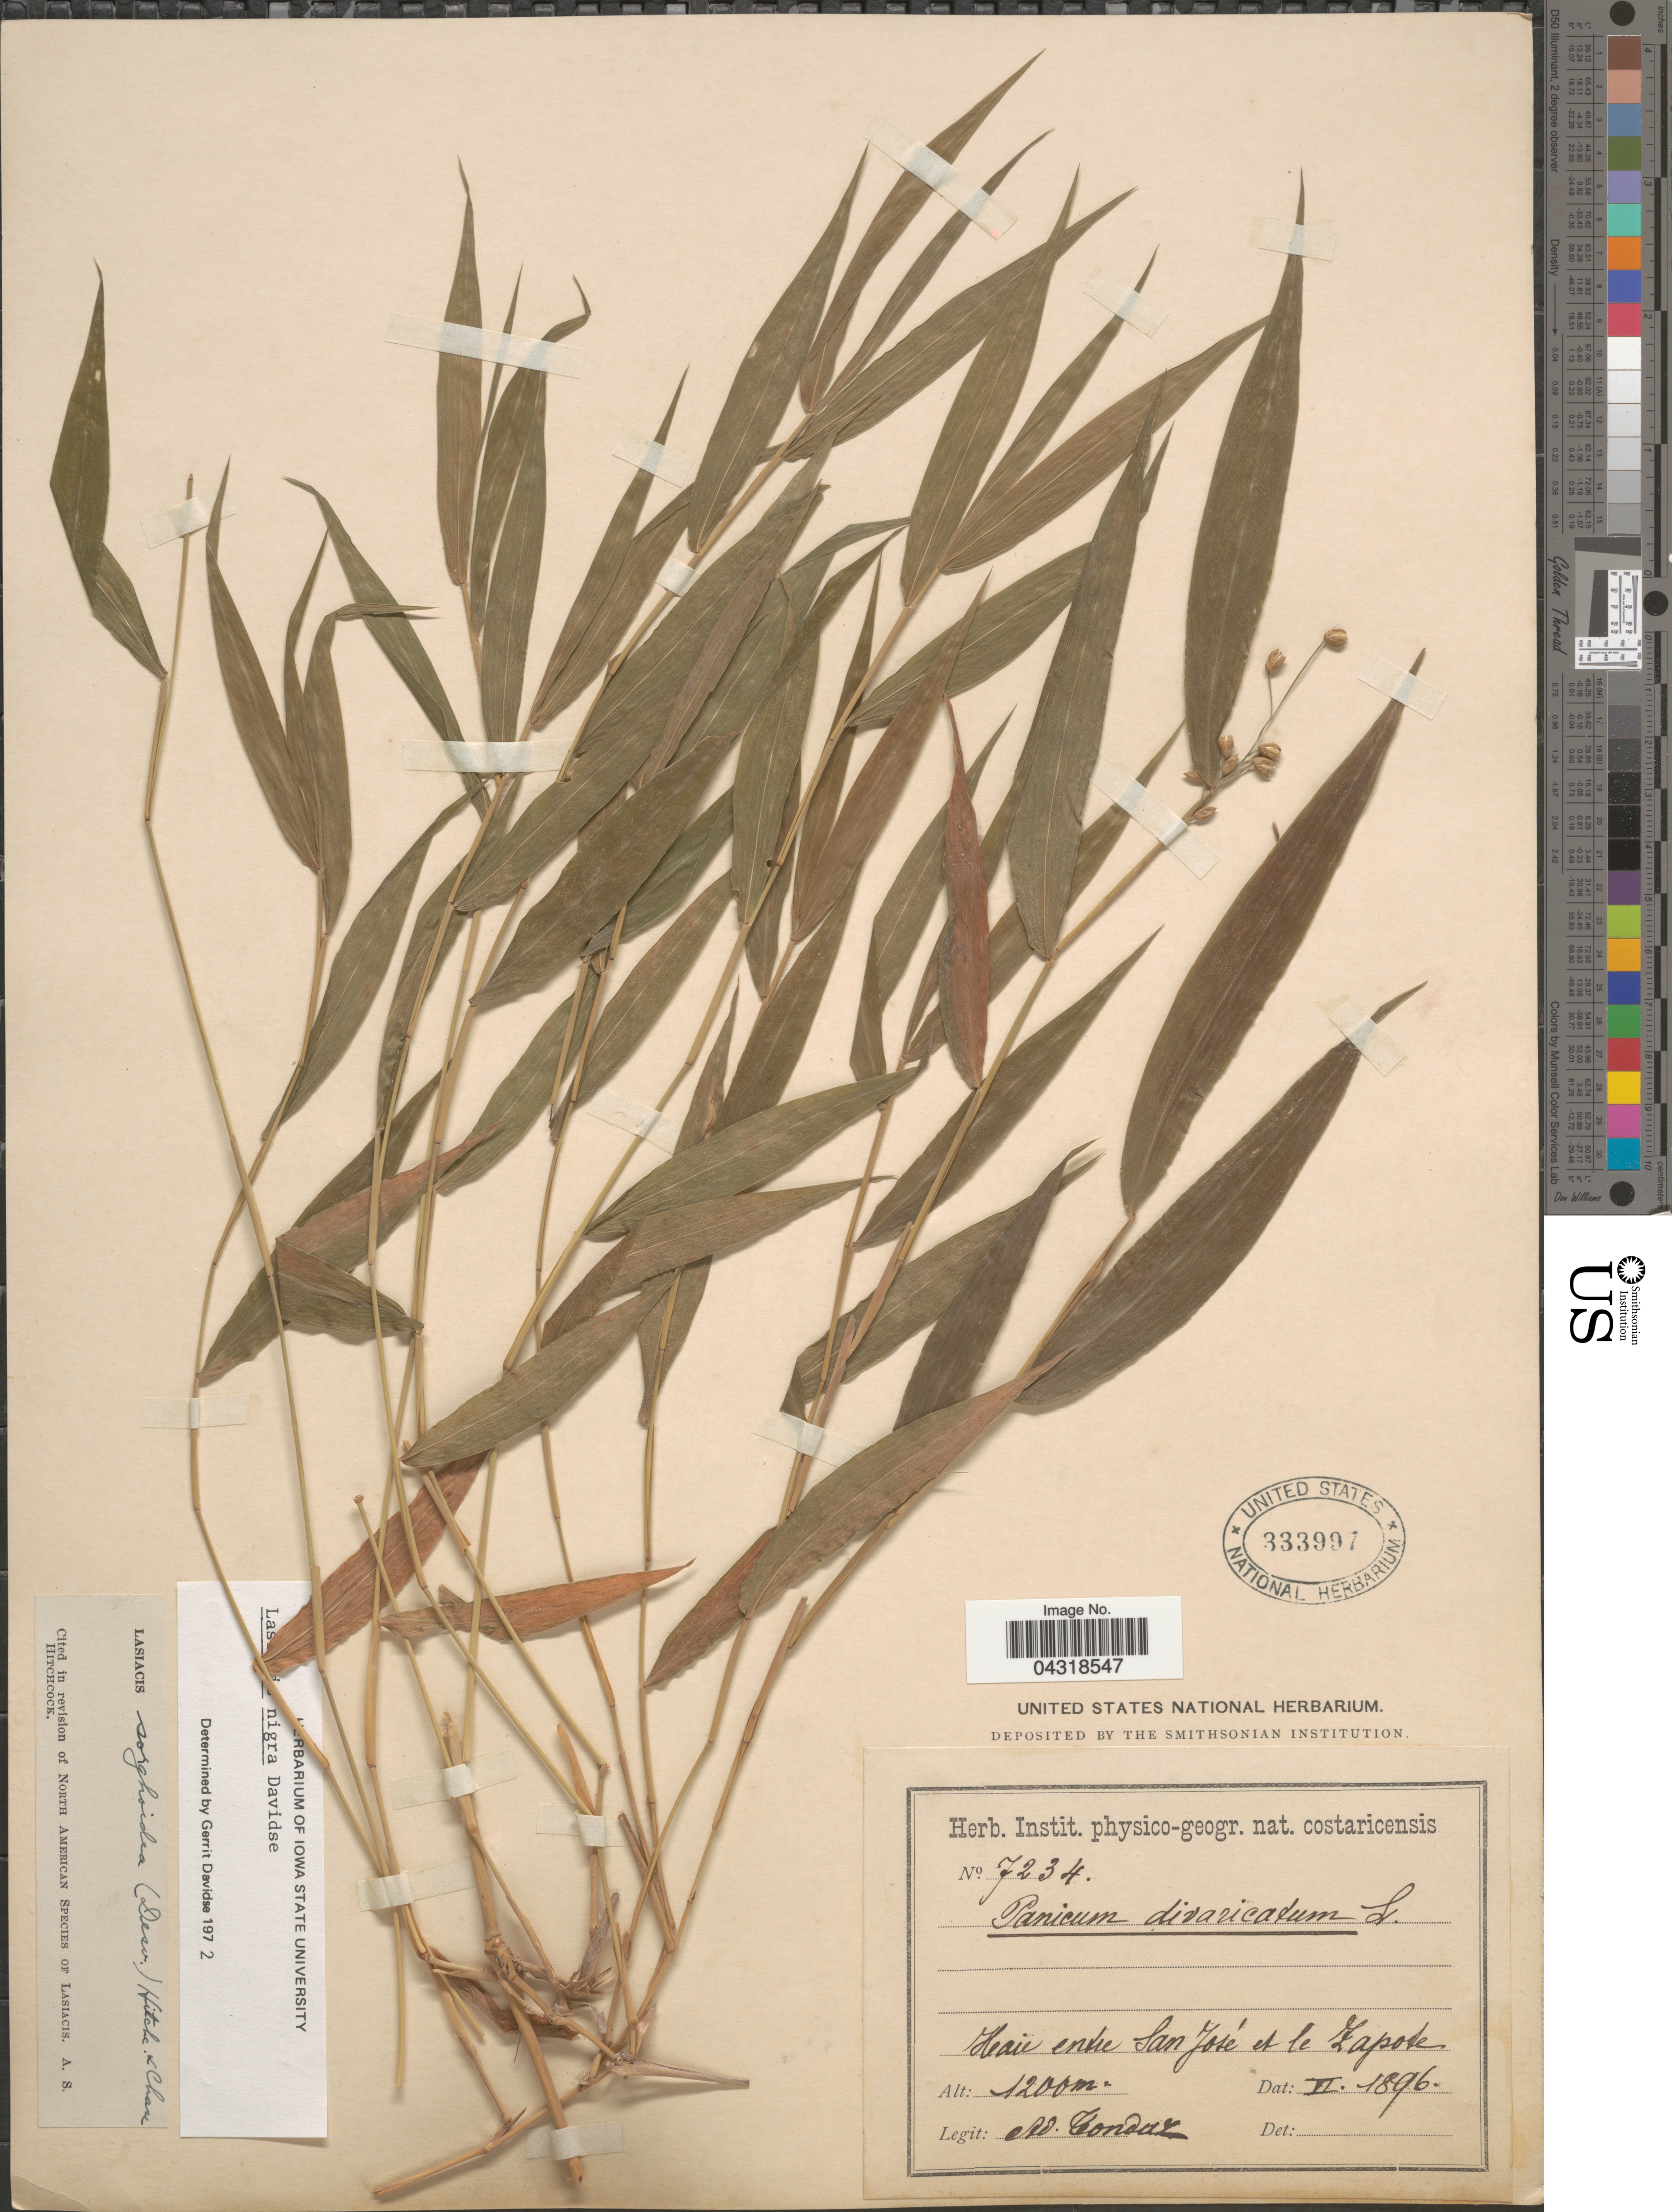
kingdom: Plantae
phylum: Tracheophyta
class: Liliopsida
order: Poales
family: Poaceae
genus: Lasiacis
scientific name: Lasiacis nigra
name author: Davidse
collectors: A. Tonduz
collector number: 7234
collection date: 1896-06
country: Costa Rica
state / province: San José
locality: Haie entre San José et le Zapote.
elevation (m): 1200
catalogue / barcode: US 333997